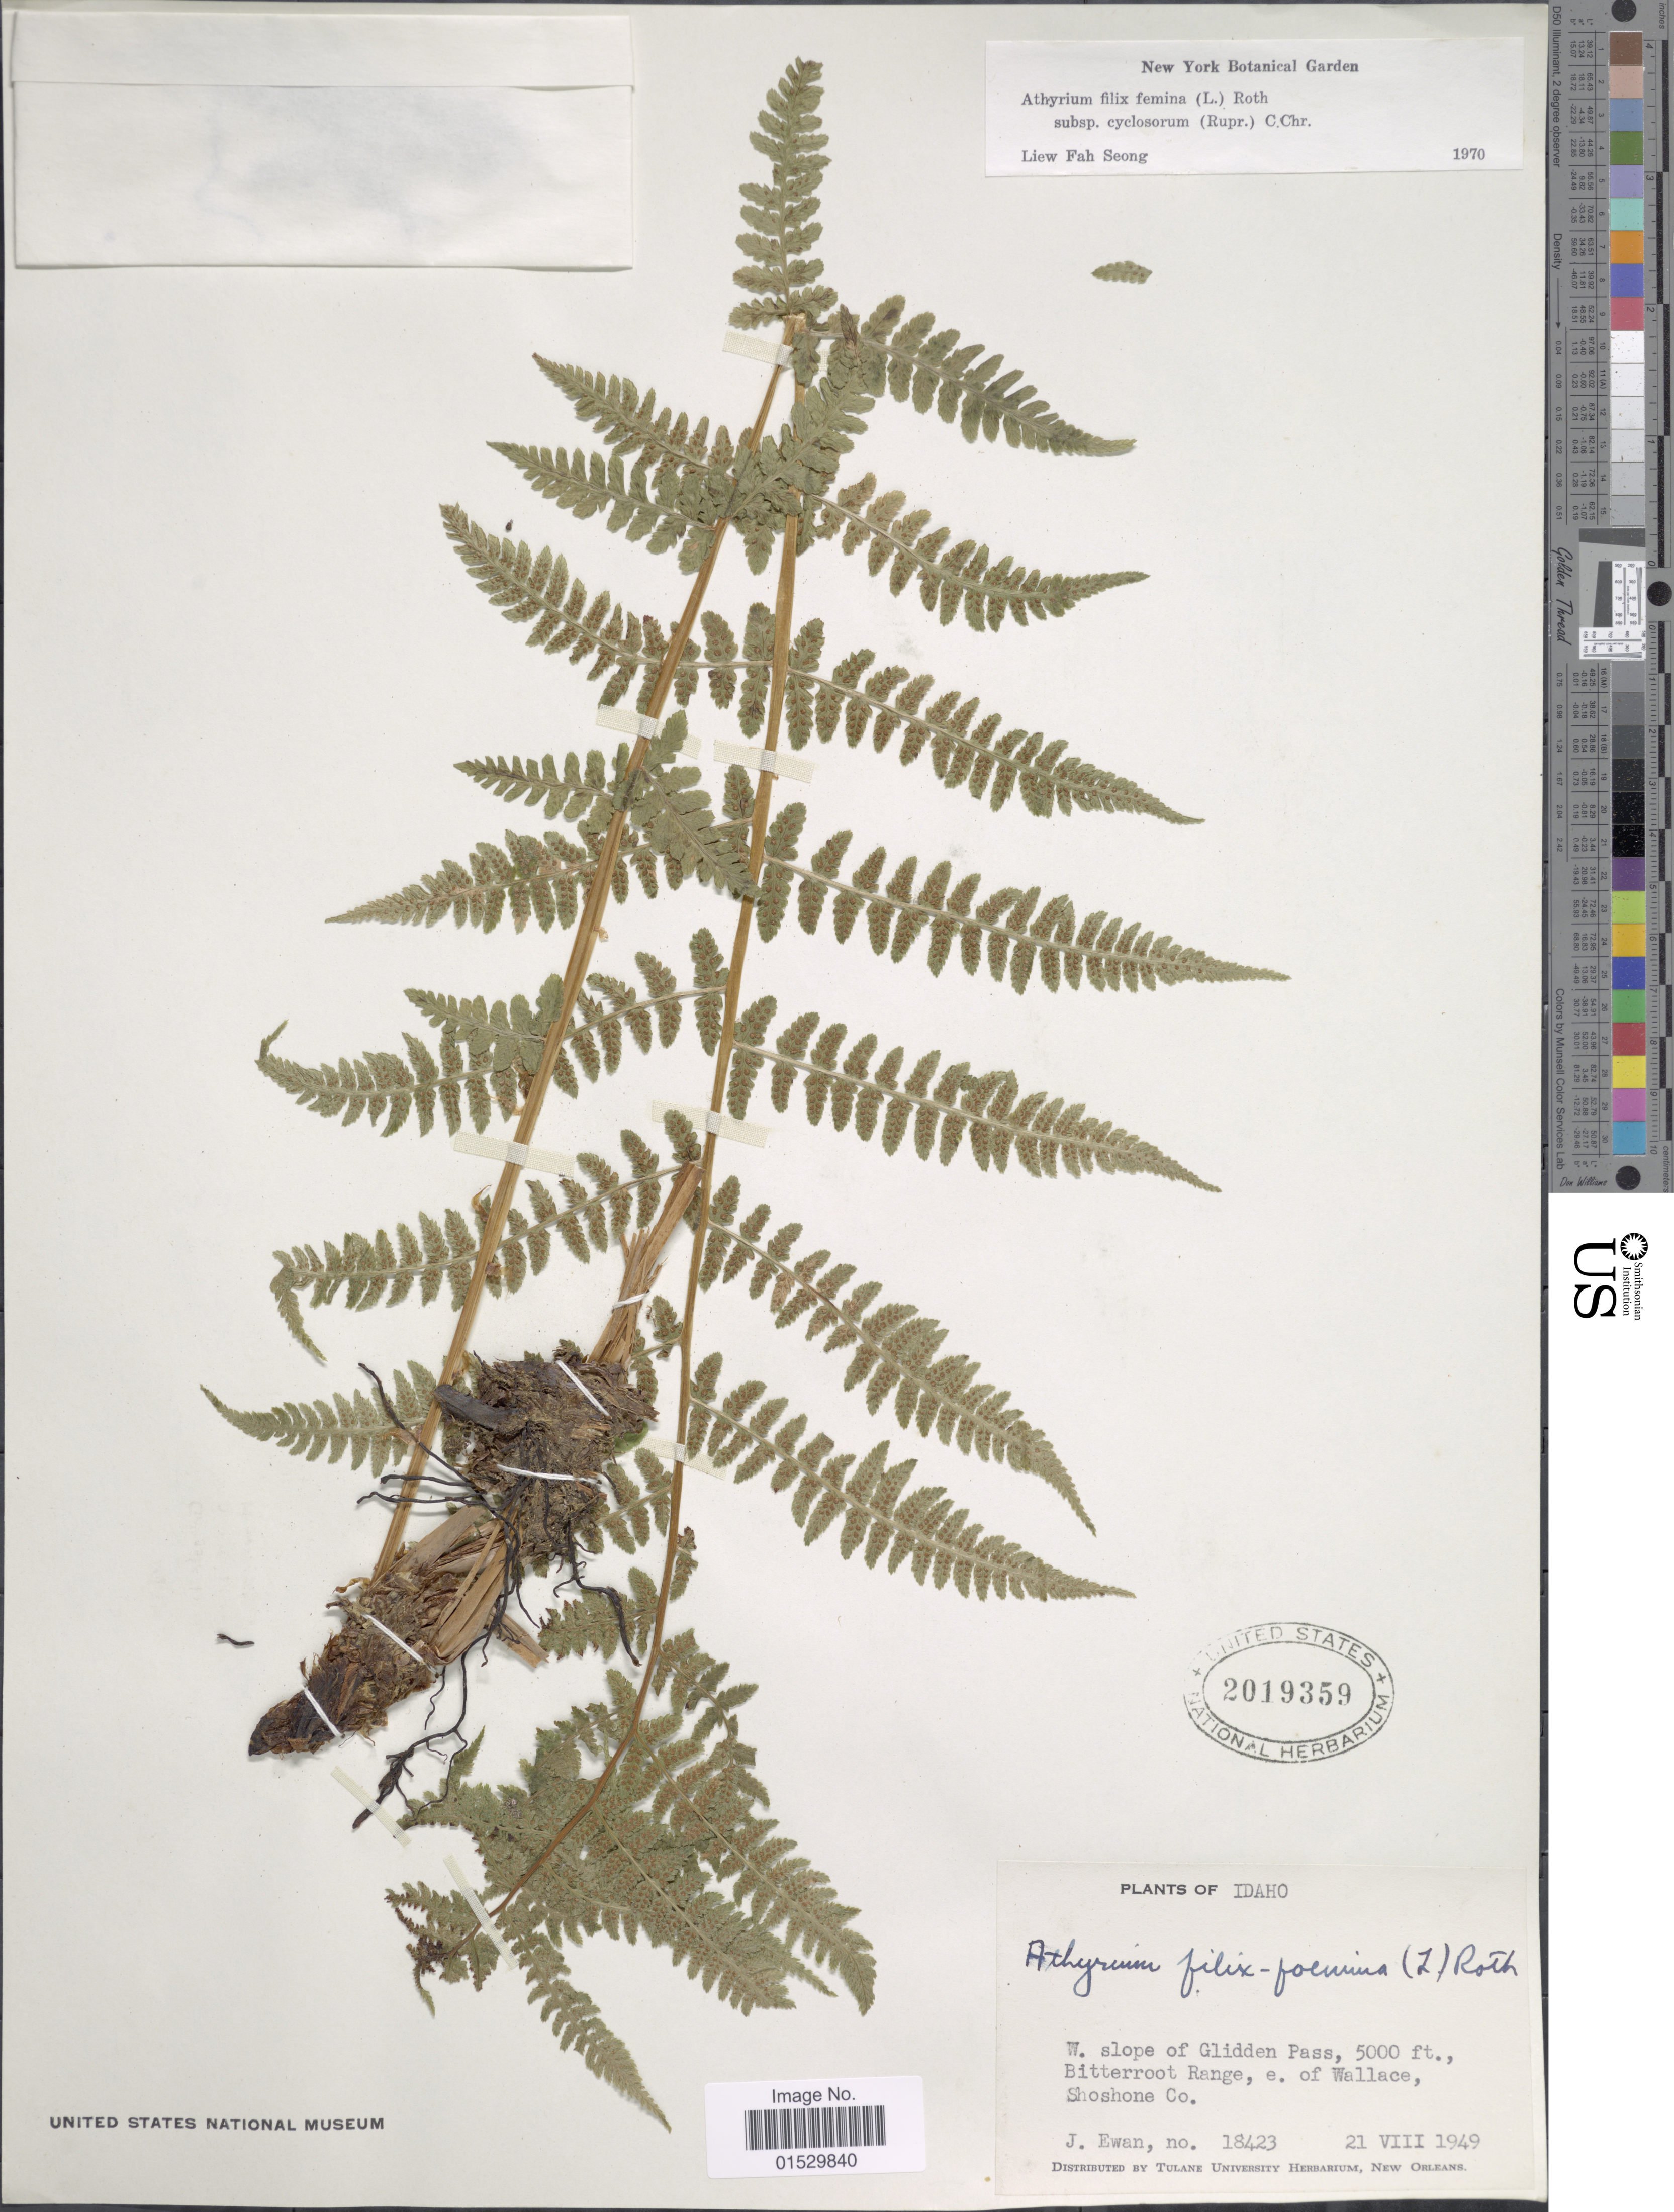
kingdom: Plantae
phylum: Tracheophyta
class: Polypodiopsida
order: Polypodiales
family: Athyriaceae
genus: Athyrium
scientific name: Athyrium filix-femina subsp. cyclosorum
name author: (Rupr.) C. Chr.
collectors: J. A. Ewan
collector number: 18423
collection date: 1949-08-21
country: United States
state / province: Idaho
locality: W. slope of Glidden Pass, Bitterroot Range, e of Wallace, Shosone Co.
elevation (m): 1524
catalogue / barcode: US 2019359